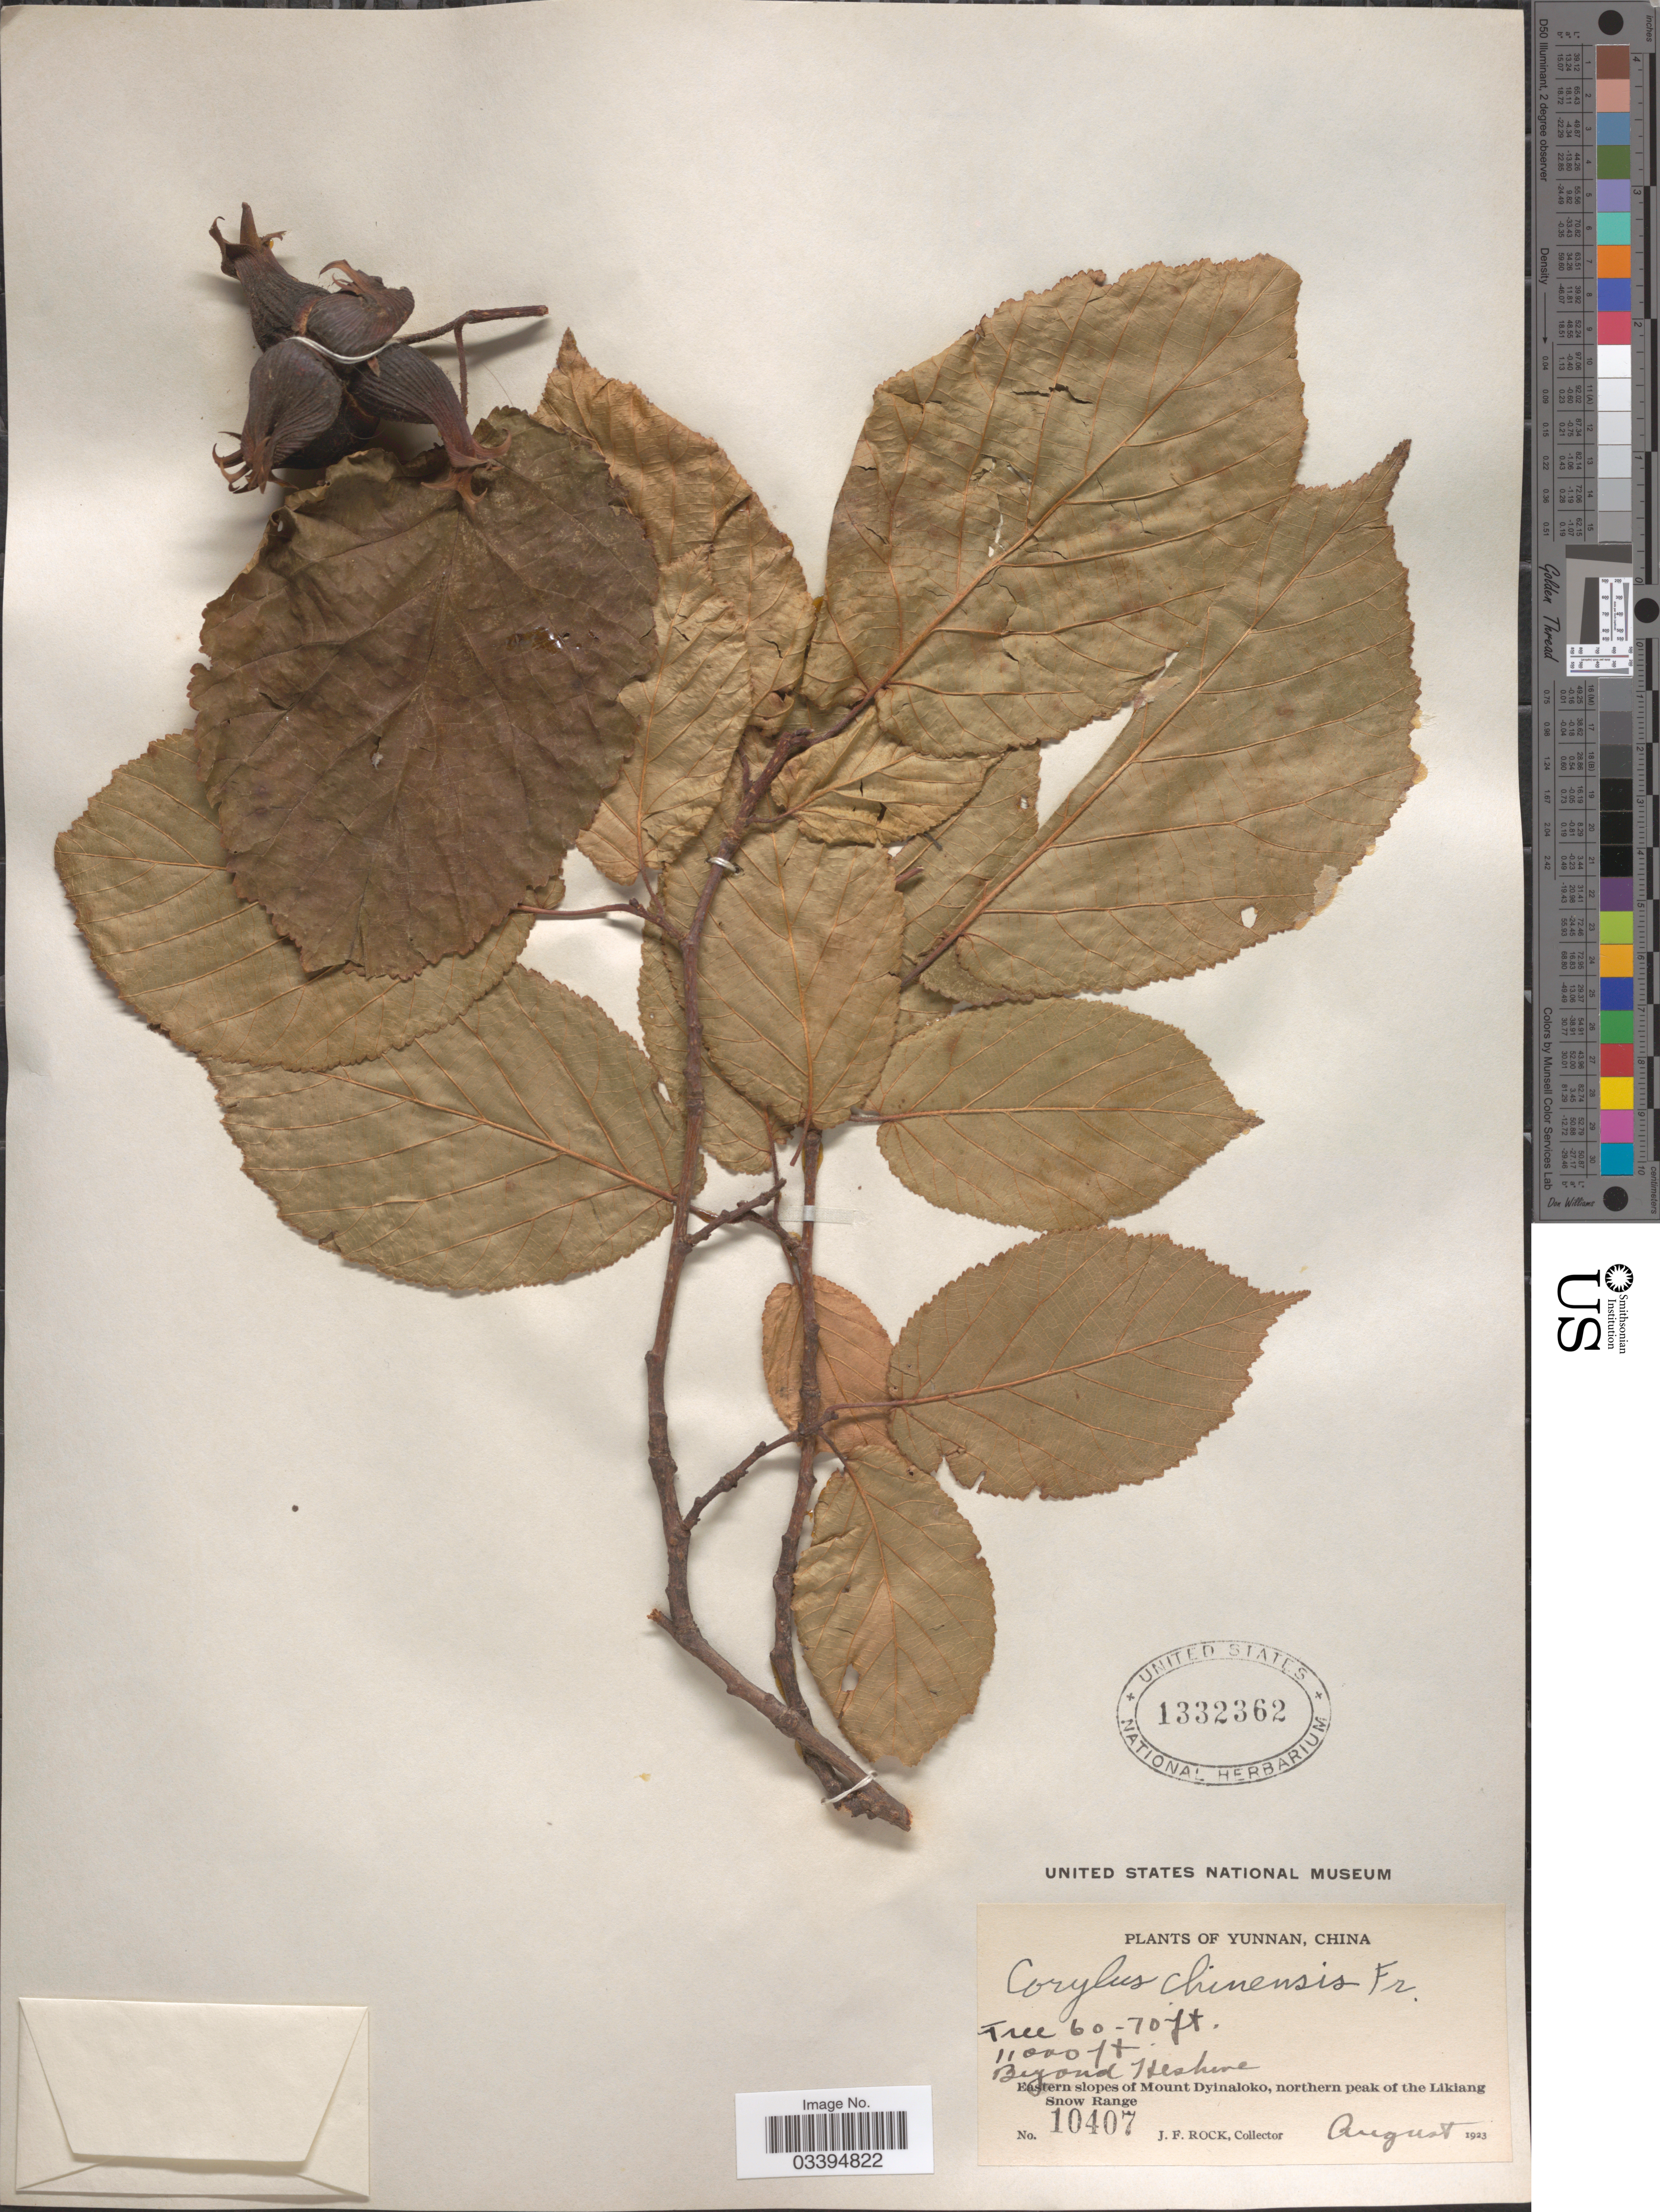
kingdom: Plantae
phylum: Tracheophyta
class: Magnoliopsida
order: Fagales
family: Betulaceae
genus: Corylus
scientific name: Corylus chinensis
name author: Franch.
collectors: J. Rock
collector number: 10407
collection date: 1923-08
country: China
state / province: Yunnan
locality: Beyond Heshwe. Eastern slopes of Mount Dyinaloko, northern peak of the Likiang Snow Range.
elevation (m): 3353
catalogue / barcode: US 1332362